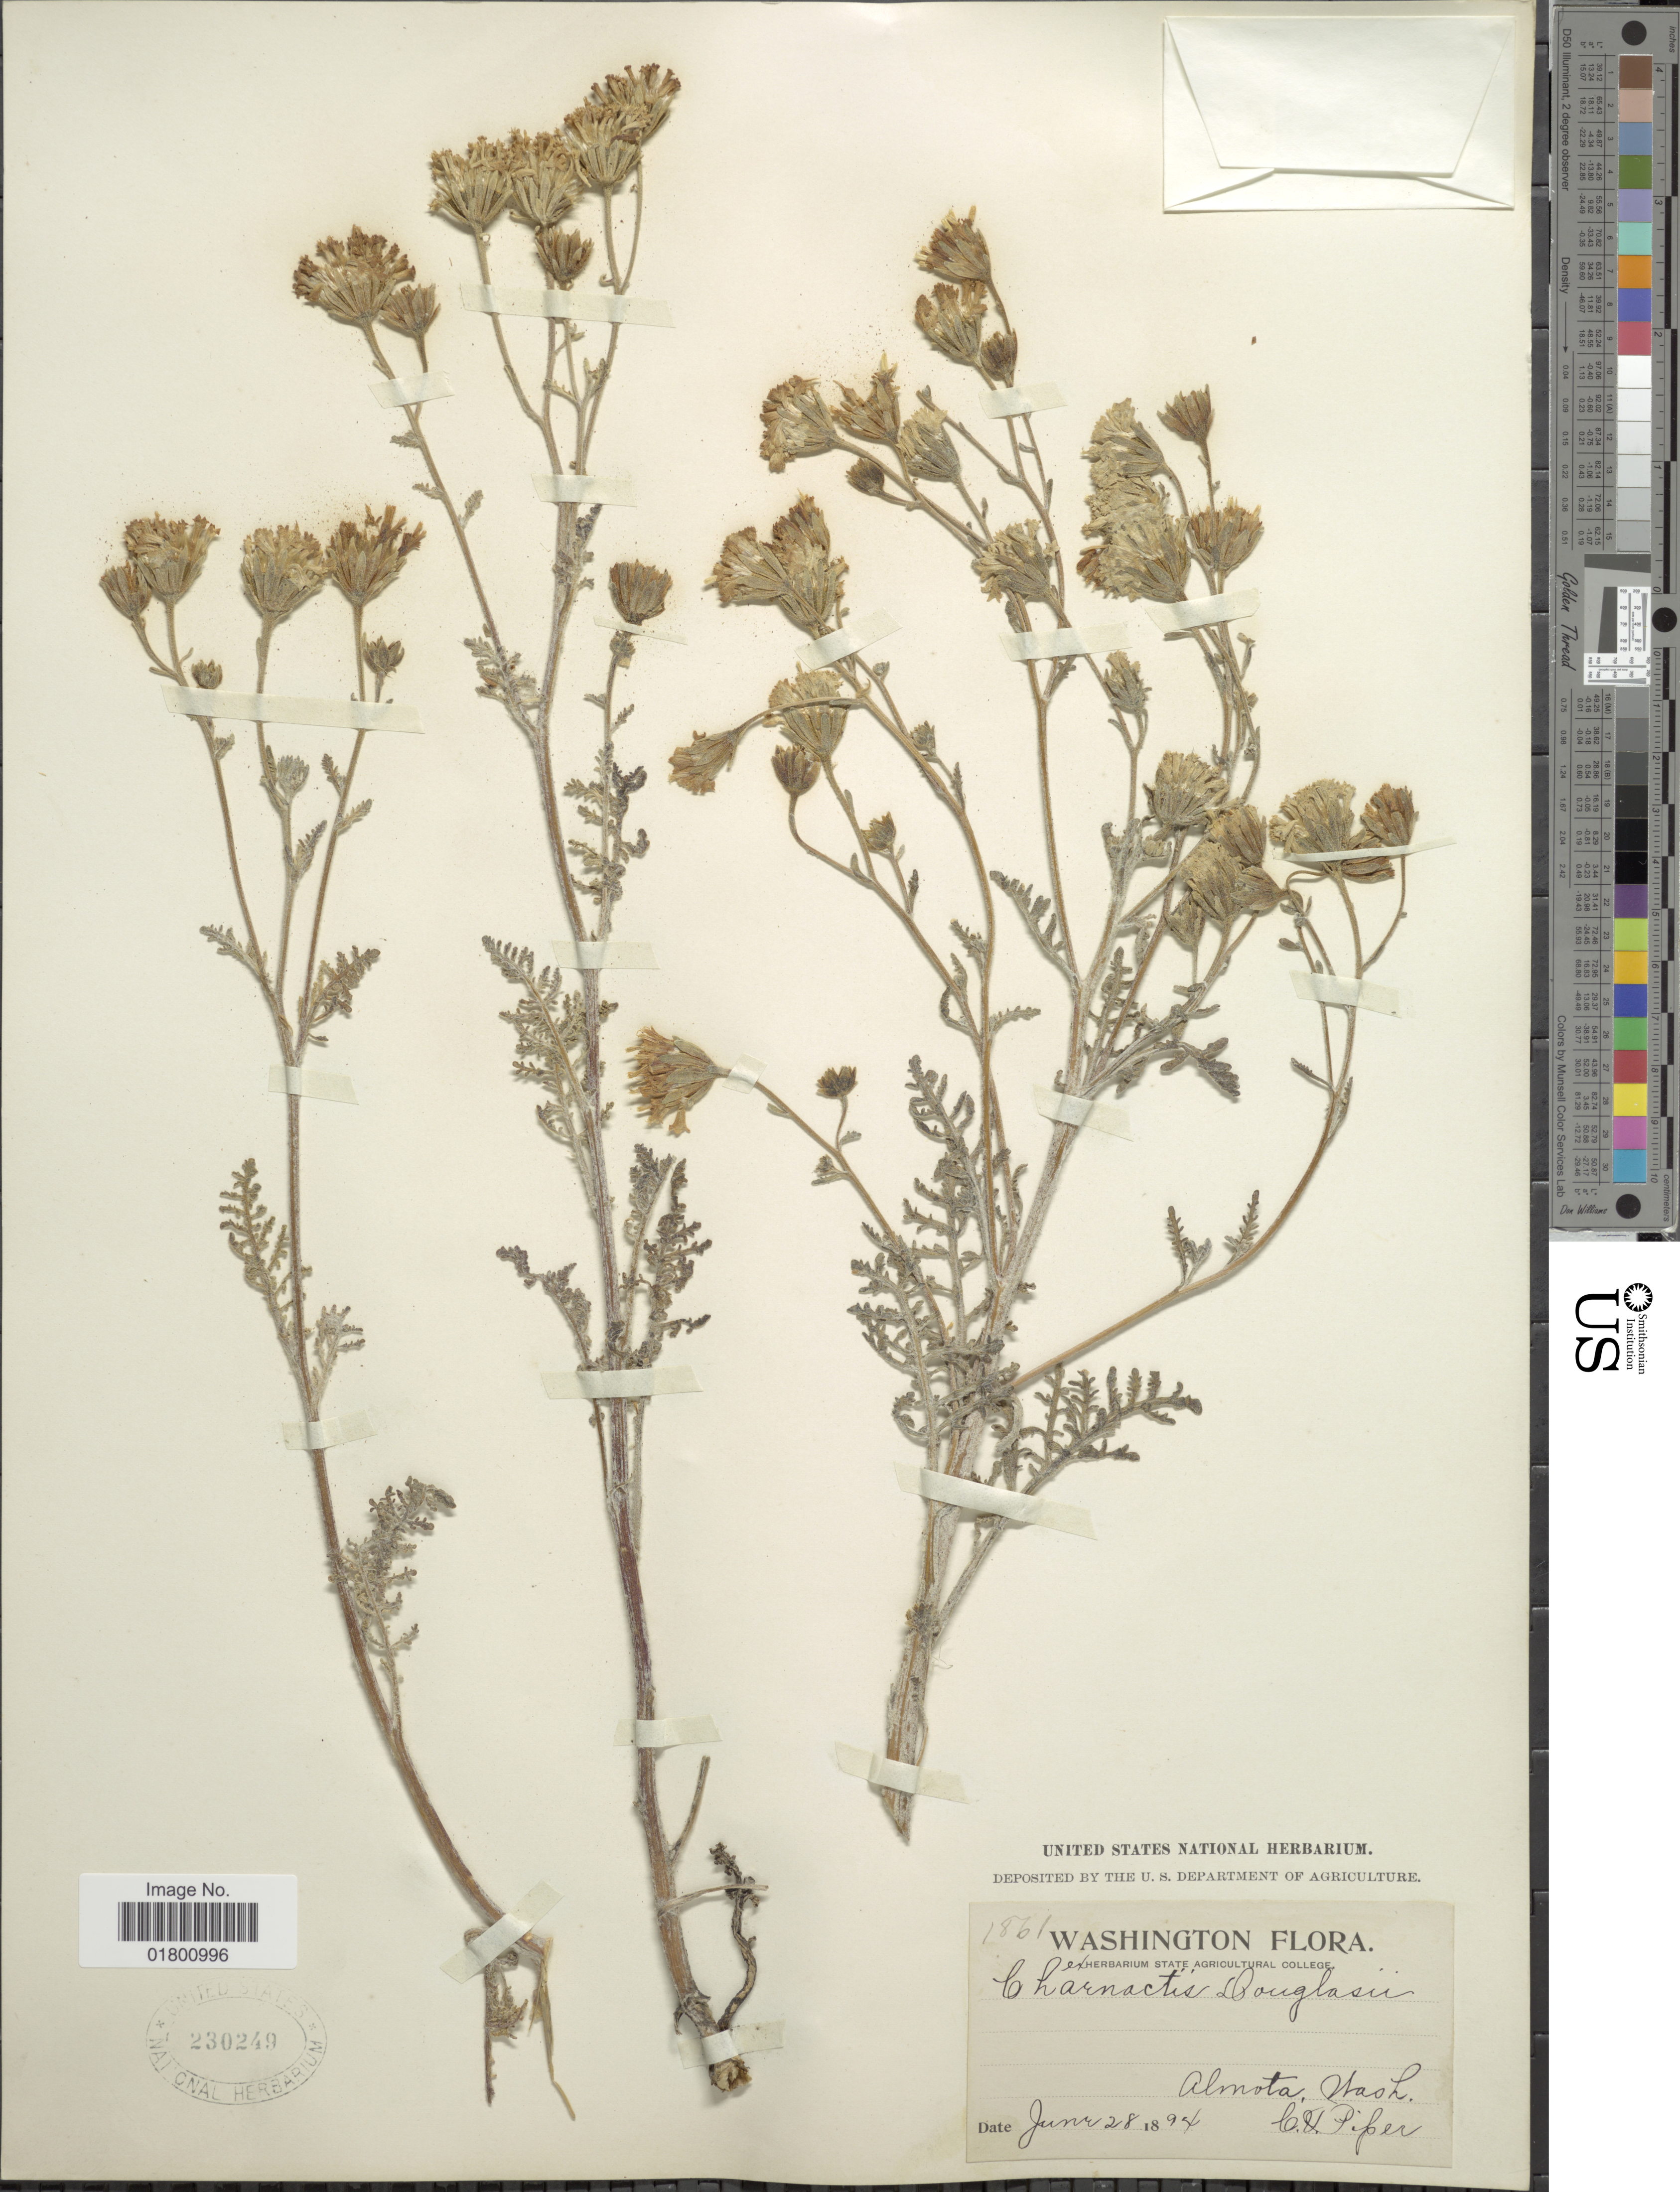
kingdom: Plantae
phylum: Tracheophyta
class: Magnoliopsida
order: Asterales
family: Asteraceae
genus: Chaenactis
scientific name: Chaenactis douglasii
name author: Hook. & Arn.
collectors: C. V. Piper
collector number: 1861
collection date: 1894-06-28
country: United States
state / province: Washington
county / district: Whitman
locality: Almota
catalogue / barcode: US 230249